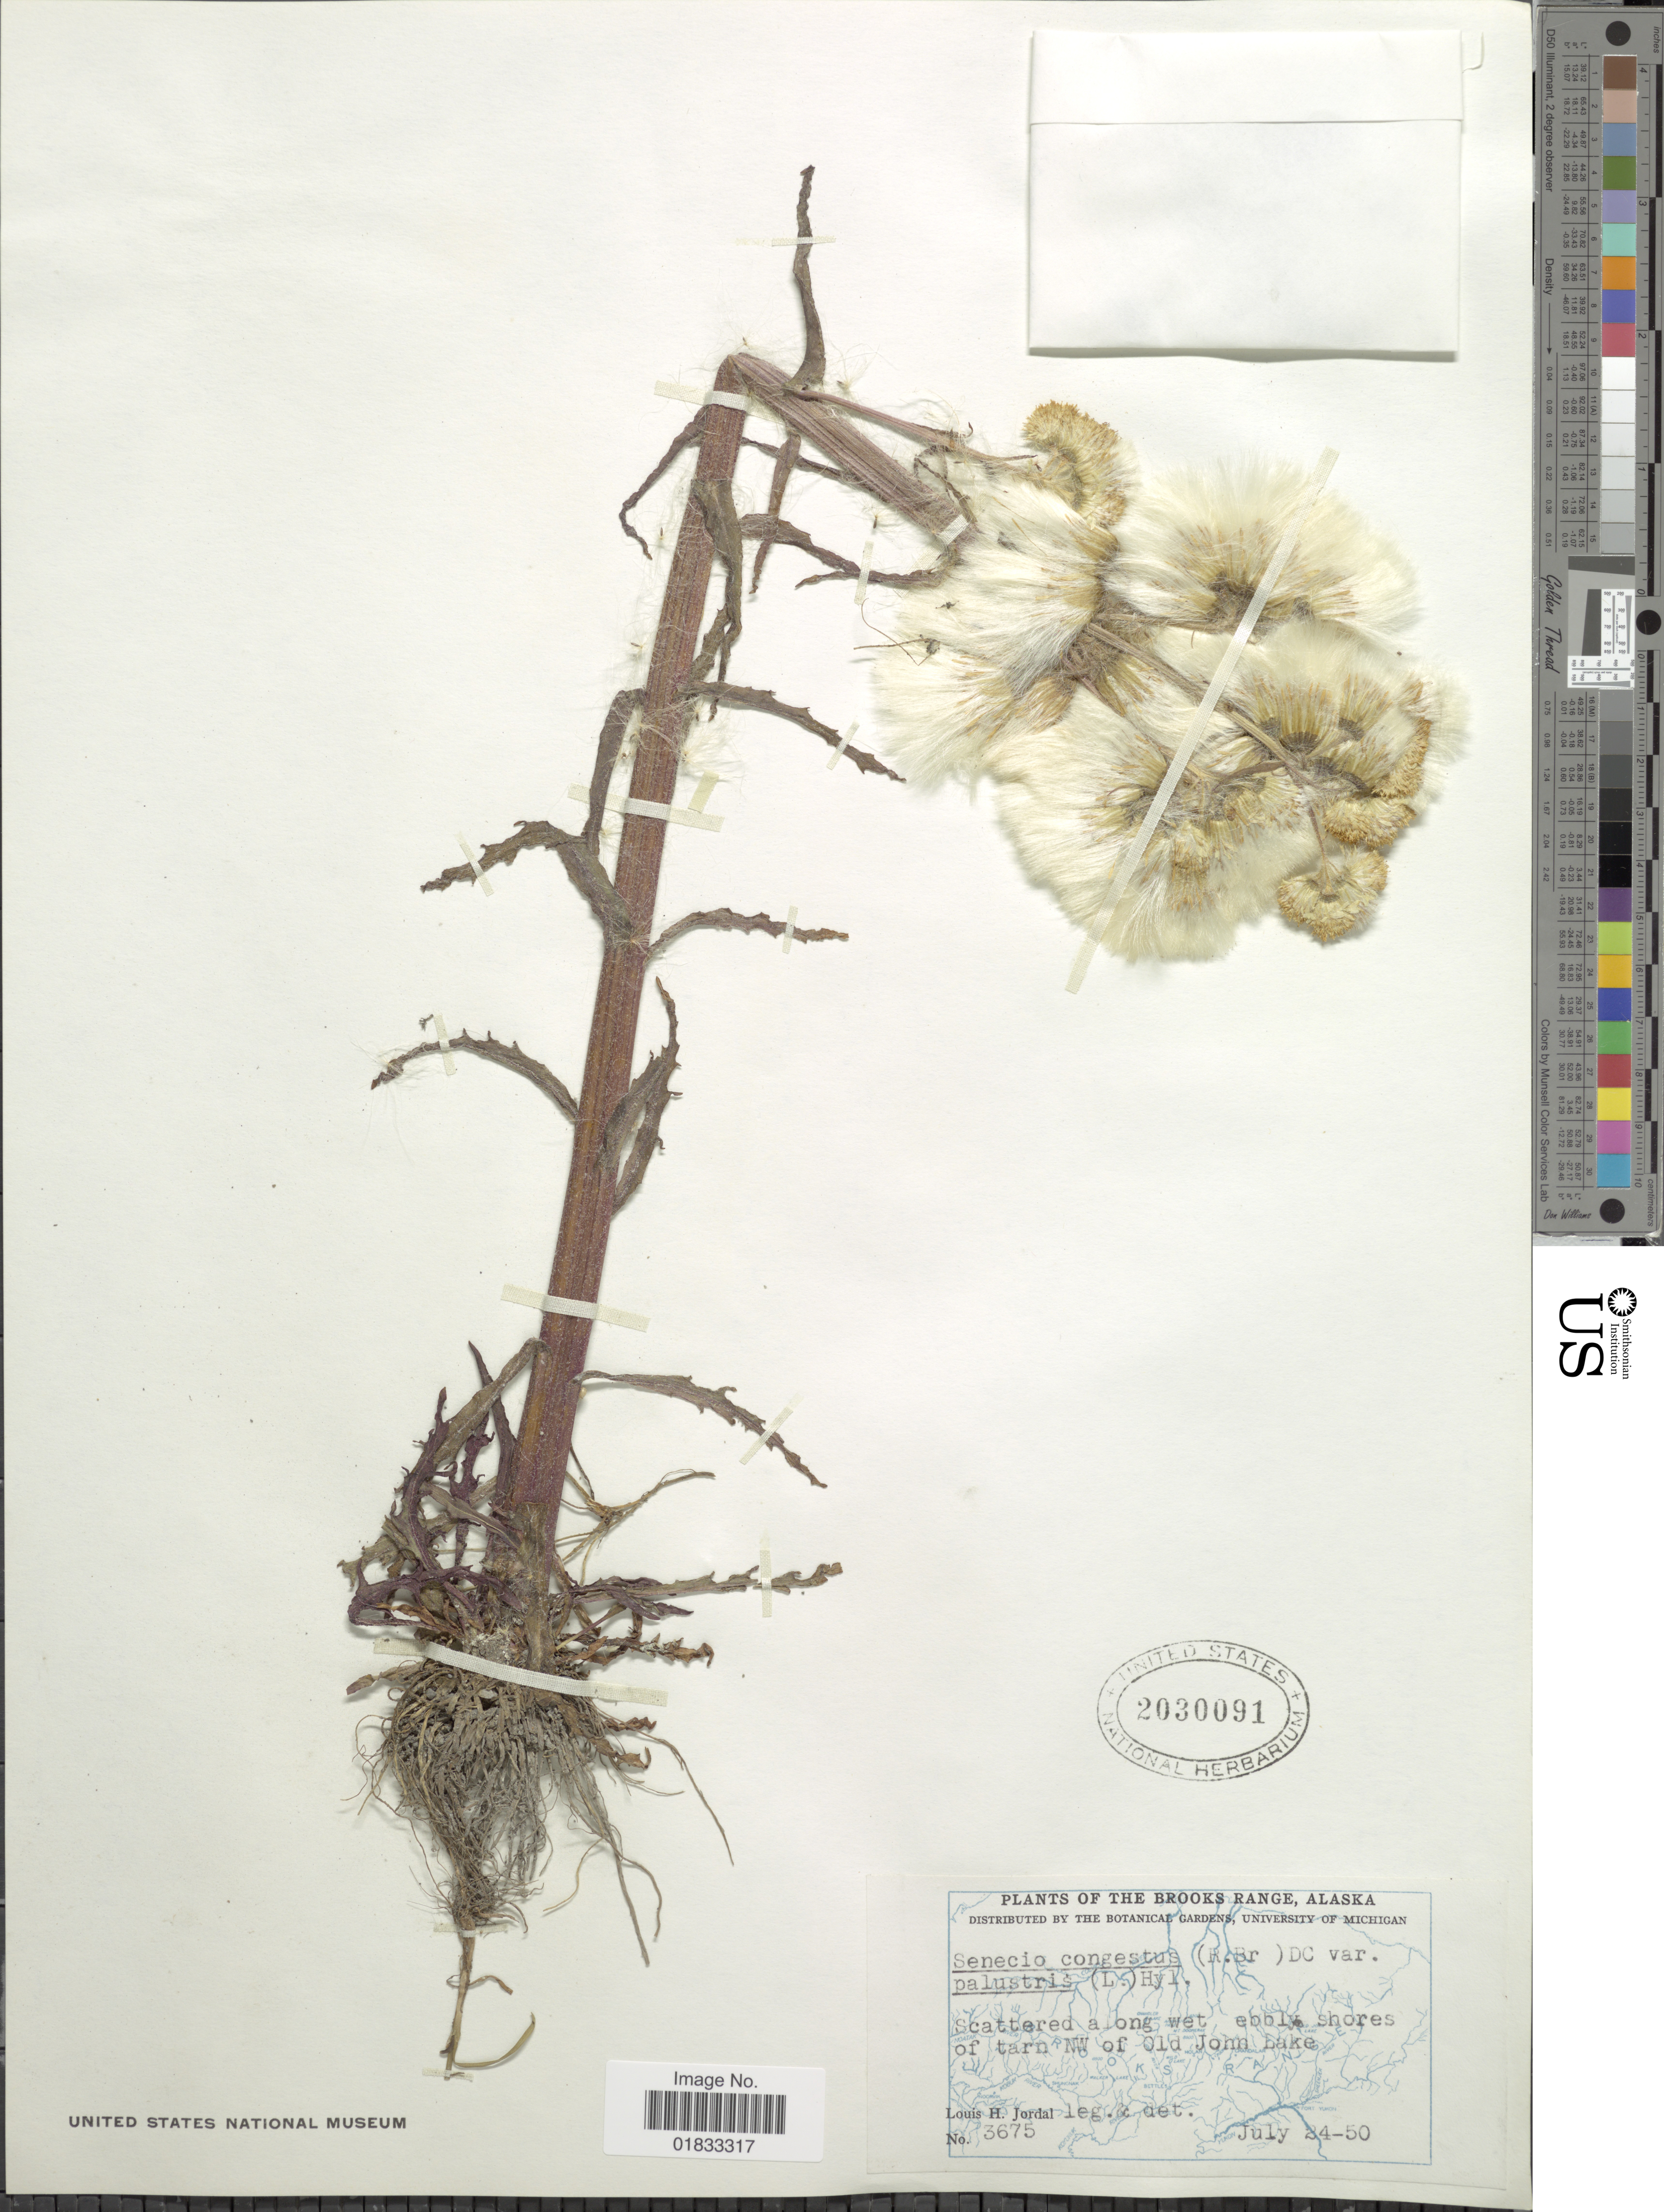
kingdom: Plantae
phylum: Tracheophyta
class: Magnoliopsida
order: Asterales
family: Asteraceae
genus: Tephroseris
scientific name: Tephroseris palustris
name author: (L.) Rchb.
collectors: L. Jordal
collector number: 3675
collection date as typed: Transcribed d/m/y: 24/7/50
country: United States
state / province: Alaska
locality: Brooks Range, scattered along wet ebbly shores of tarn NW of Old John Lake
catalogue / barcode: US 2030091